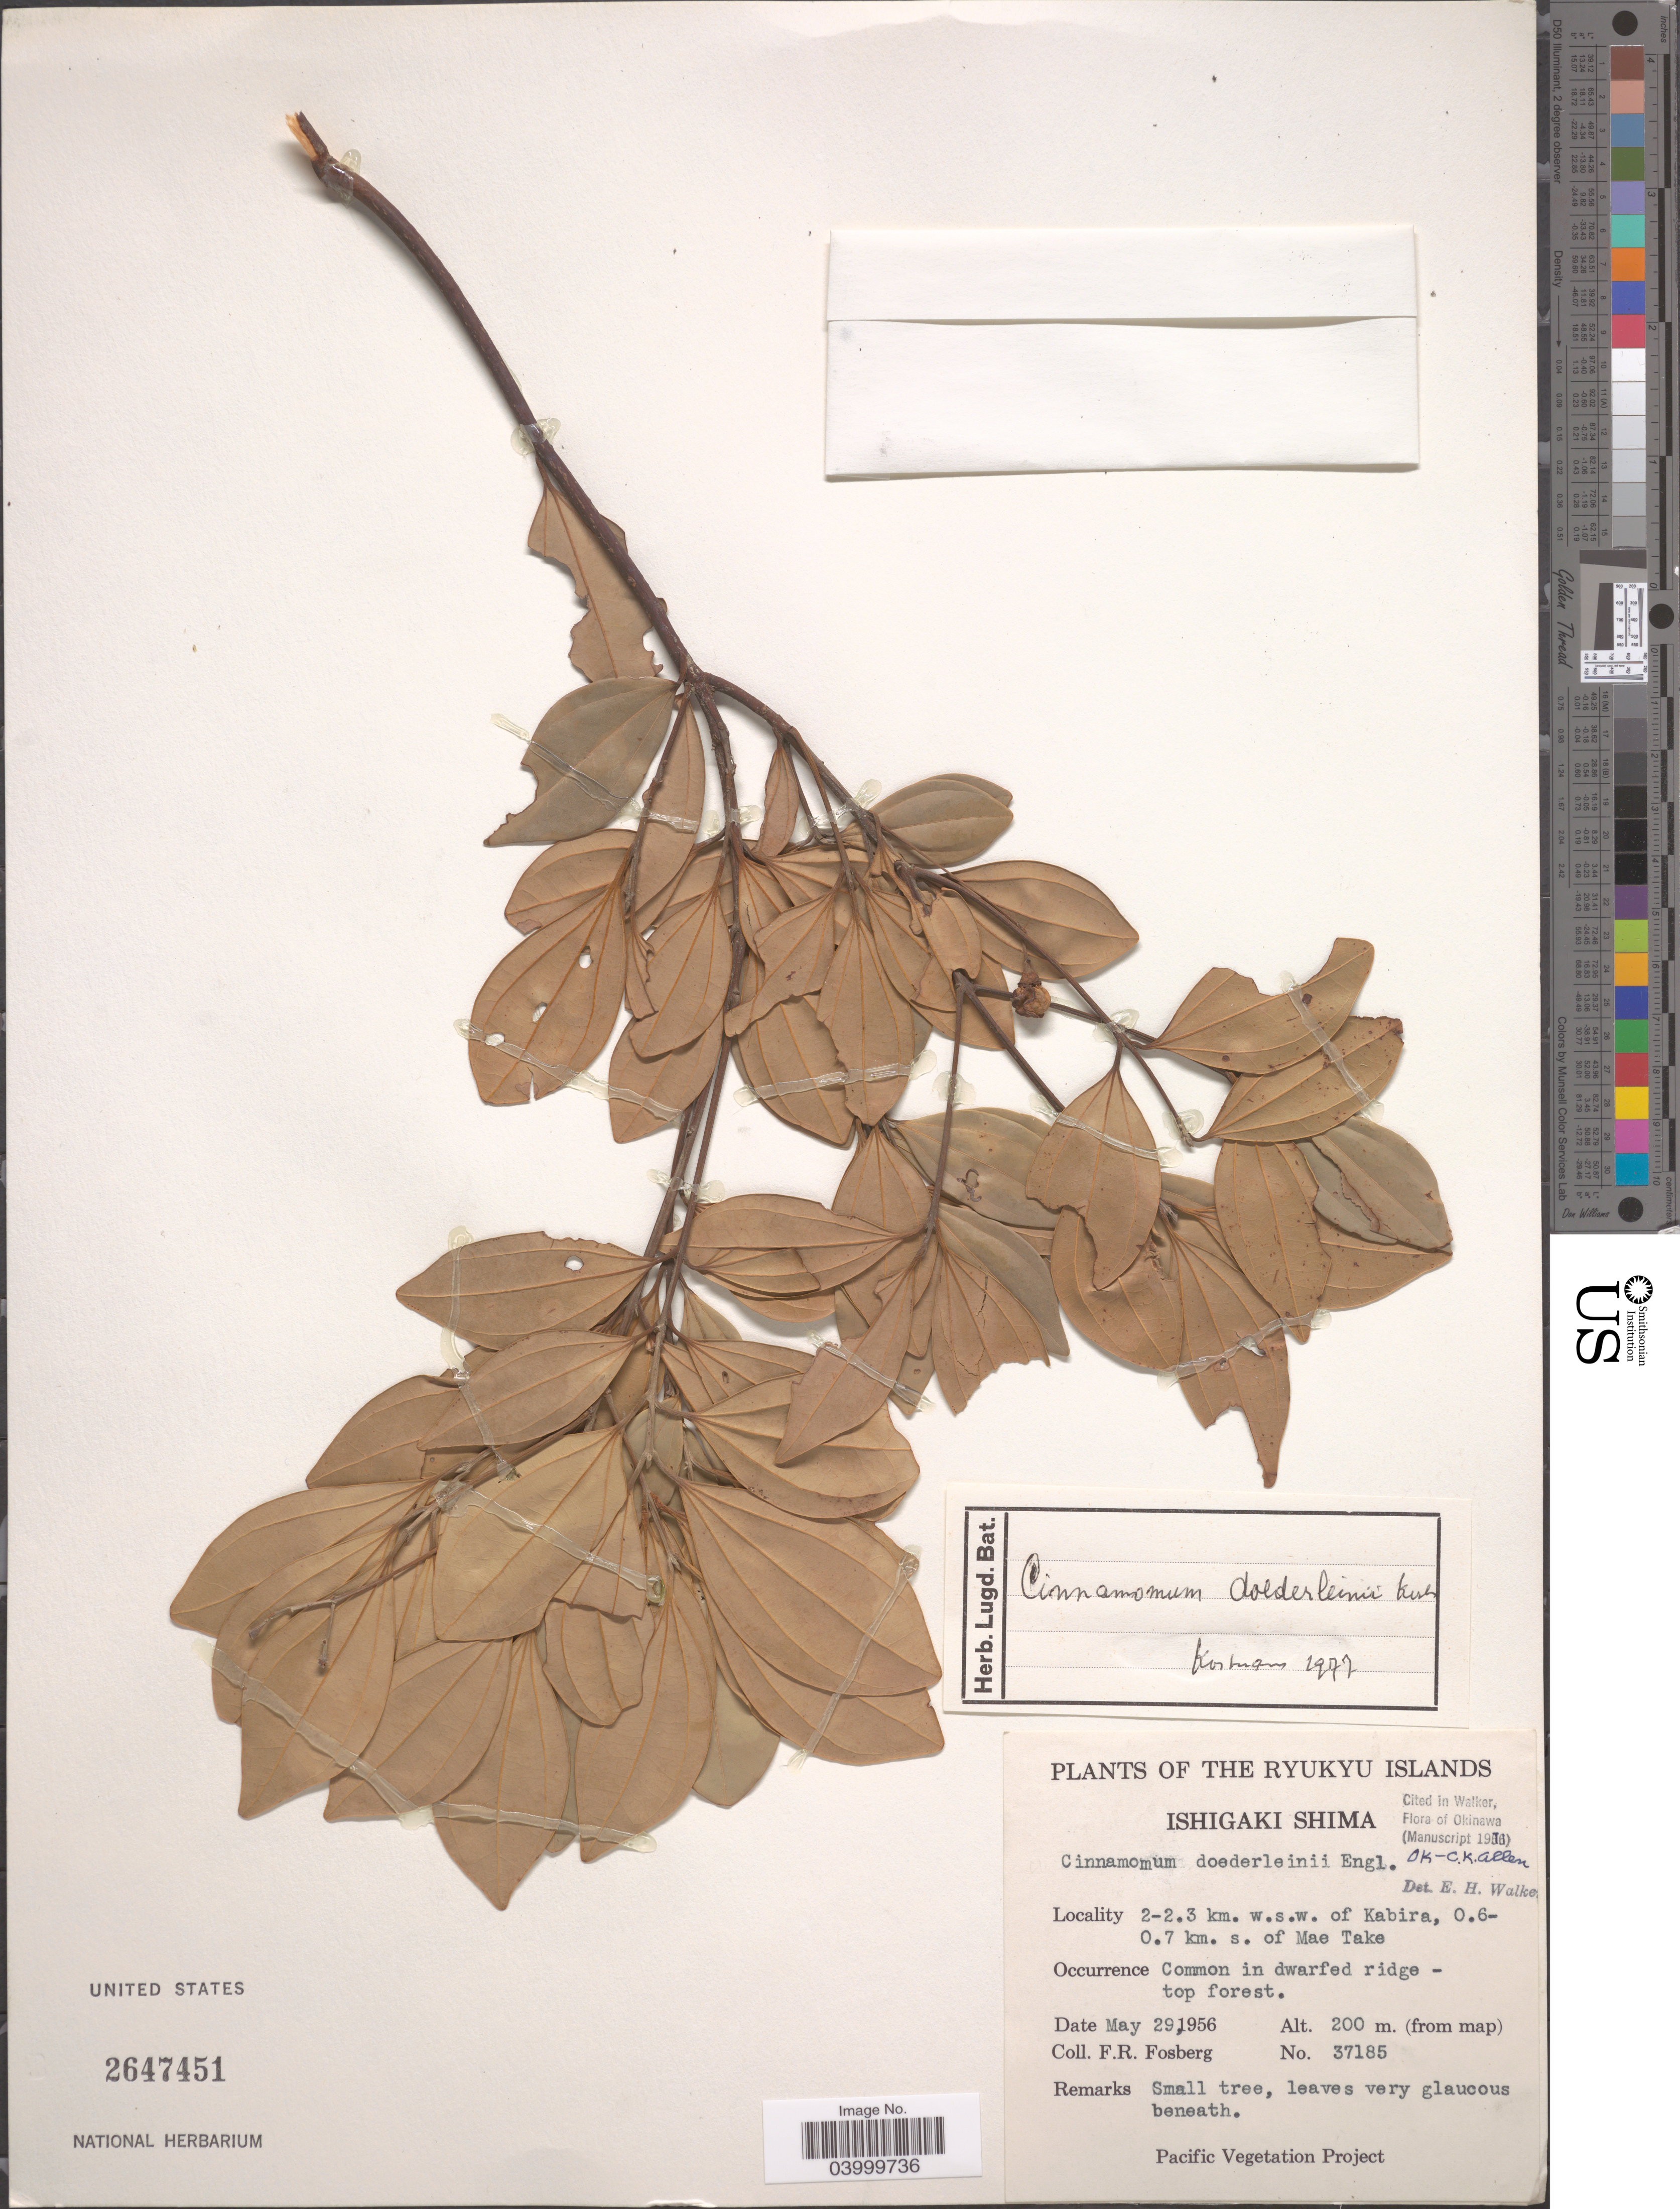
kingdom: Plantae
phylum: Tracheophyta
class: Magnoliopsida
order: Laurales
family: Lauraceae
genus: Cinnamomum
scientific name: Cinnamomum doederleinii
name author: Engl.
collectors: F. R. Fosberg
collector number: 37185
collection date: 1956-05-29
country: Japan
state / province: Okinawa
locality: The Ryukyu Islands. Ishigaki Shima. 2-2.3 km. w. s.w. of Kabira, 0.6-0.7 km. s. of Mae Take.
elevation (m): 200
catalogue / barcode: US 2647451